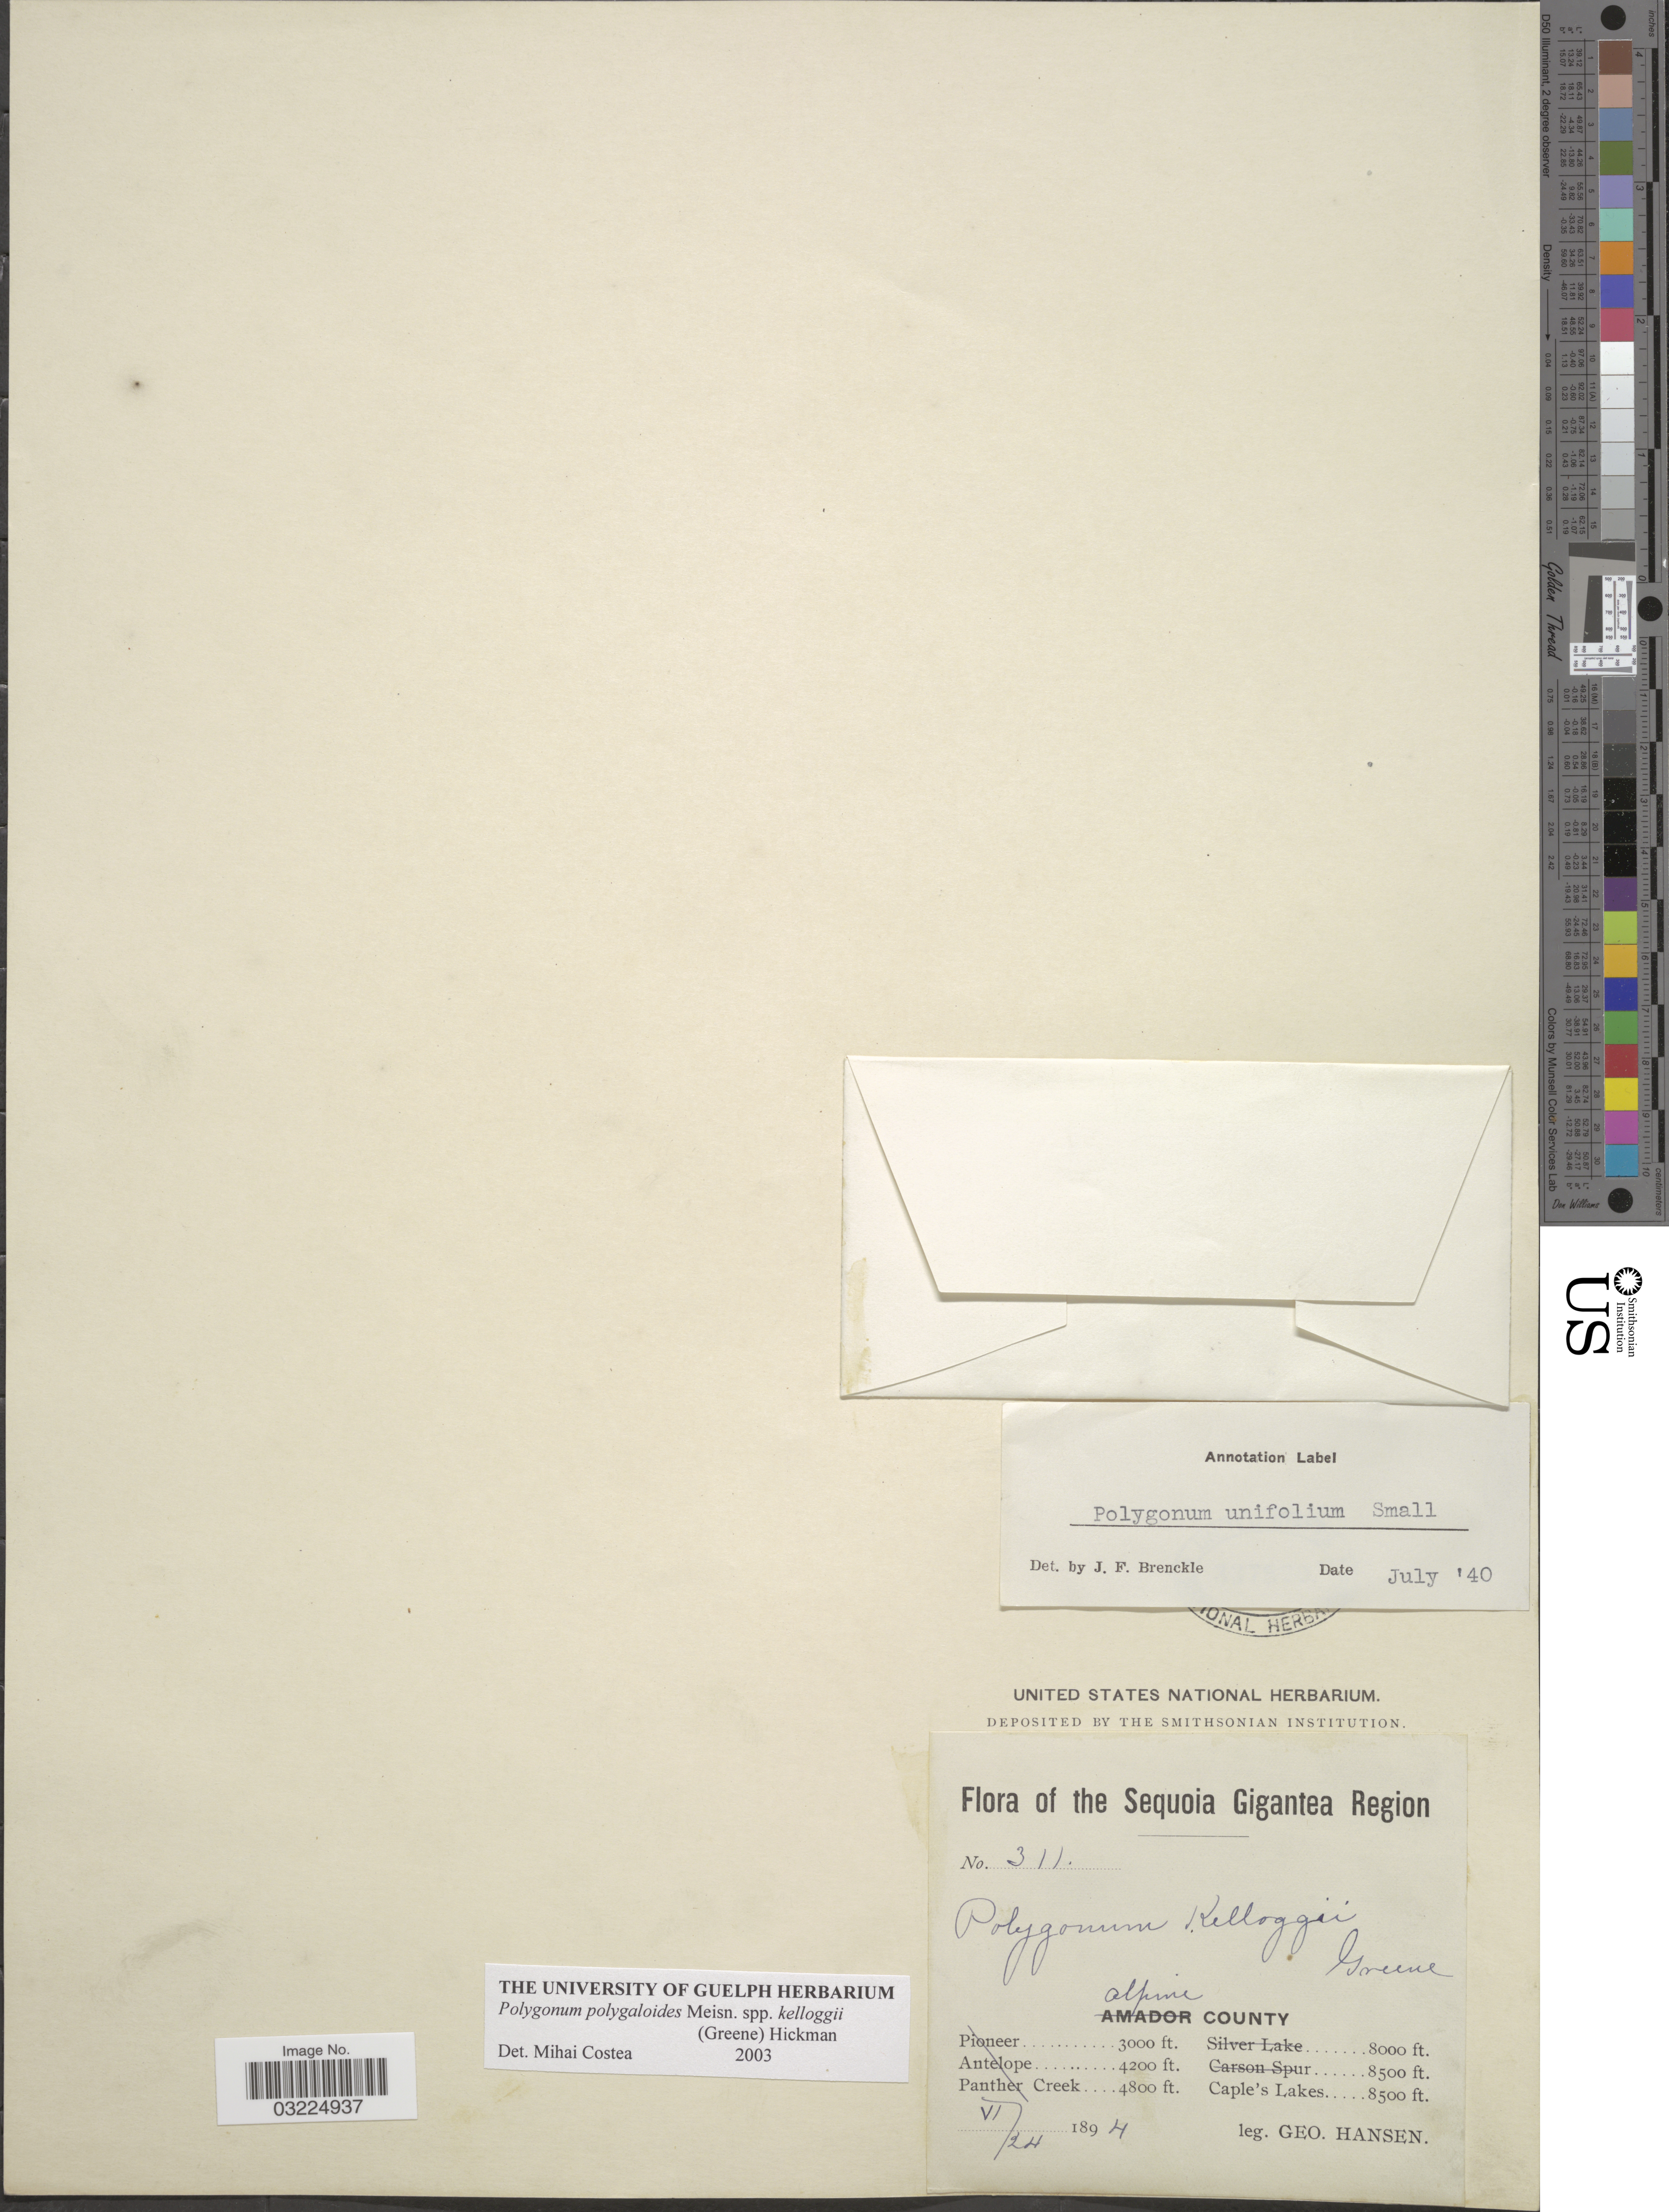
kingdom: Plantae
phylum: Tracheophyta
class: Magnoliopsida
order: Caryophyllales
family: Polygonaceae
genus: Polygonum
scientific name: Polygonum polygaloides subsp. kelloggii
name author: (Greene) Hickman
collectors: G. Hansen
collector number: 311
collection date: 1894-06-24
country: United States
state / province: California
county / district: Alpine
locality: Sequoia Gigantea Region. Alpine County. Caple's Lakes.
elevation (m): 2591